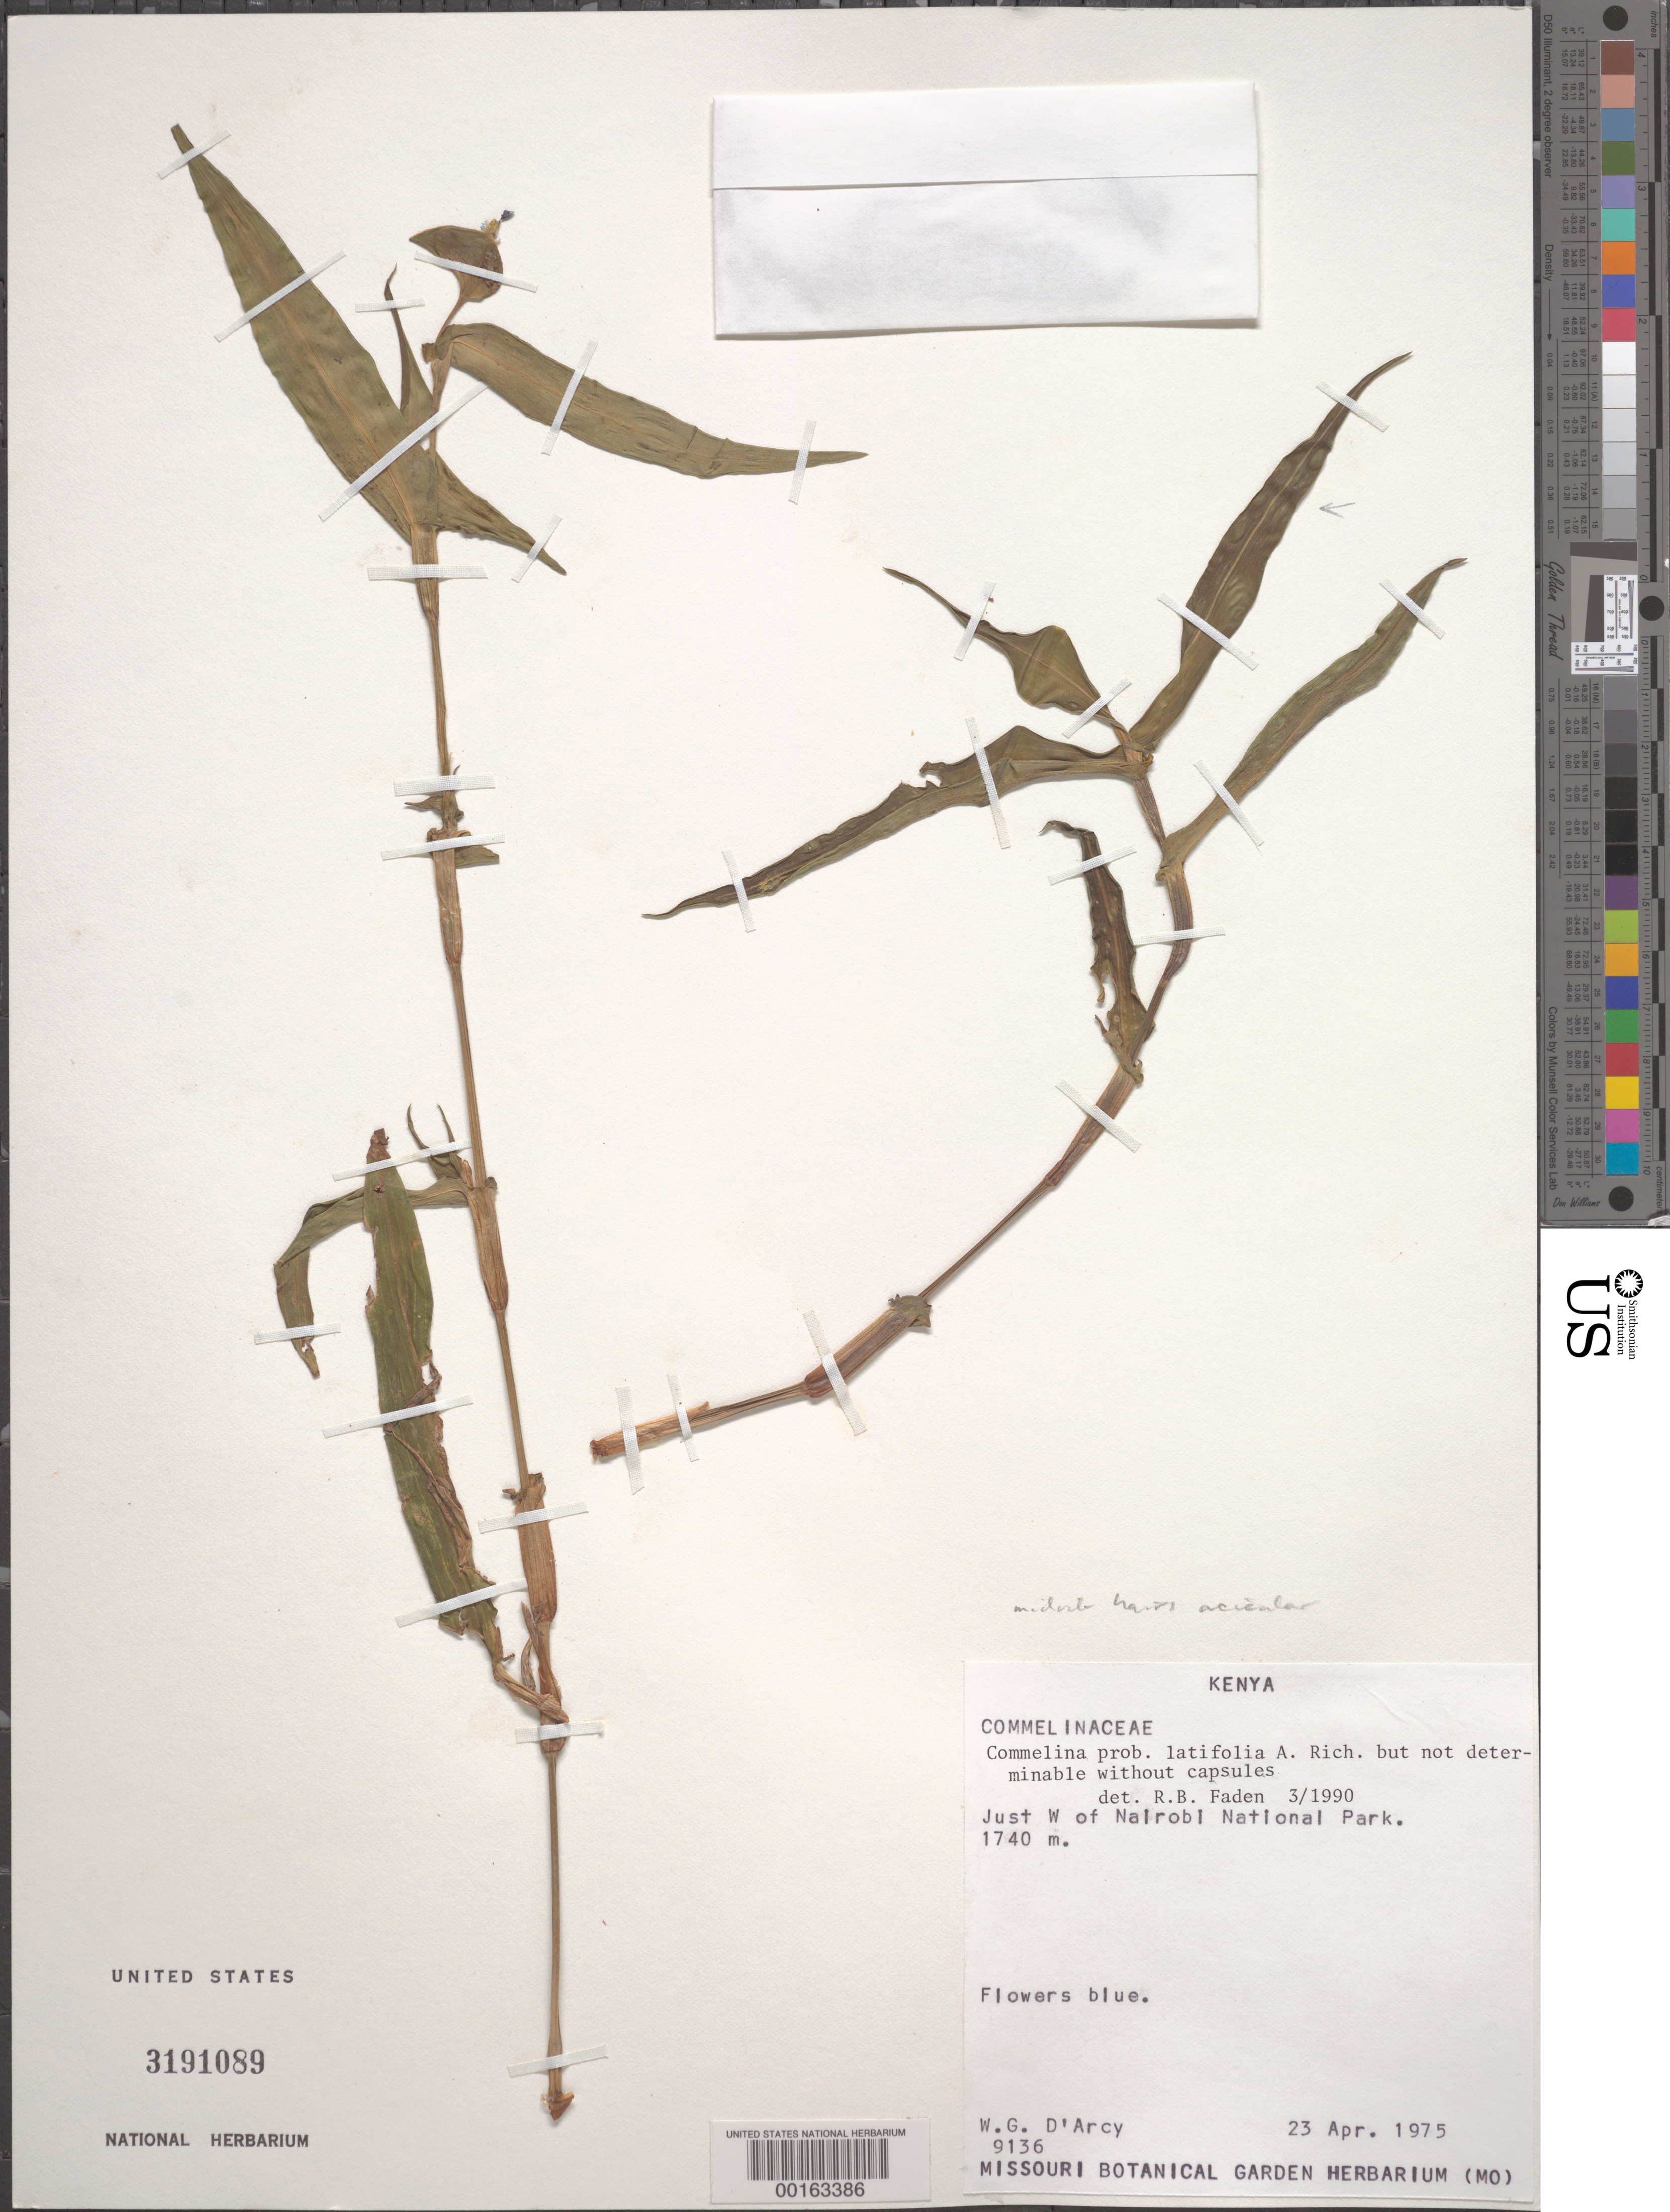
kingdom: Plantae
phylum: Tracheophyta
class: Liliopsida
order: Commelinales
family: Commelinaceae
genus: Commelina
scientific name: Commelina latifolia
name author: Hochst. ex A. Rich.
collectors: W. G. D'Arcy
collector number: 9136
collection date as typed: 23 Apr 1975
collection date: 1975-04-23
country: Kenya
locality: W of nairobi national park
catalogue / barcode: US 3191089